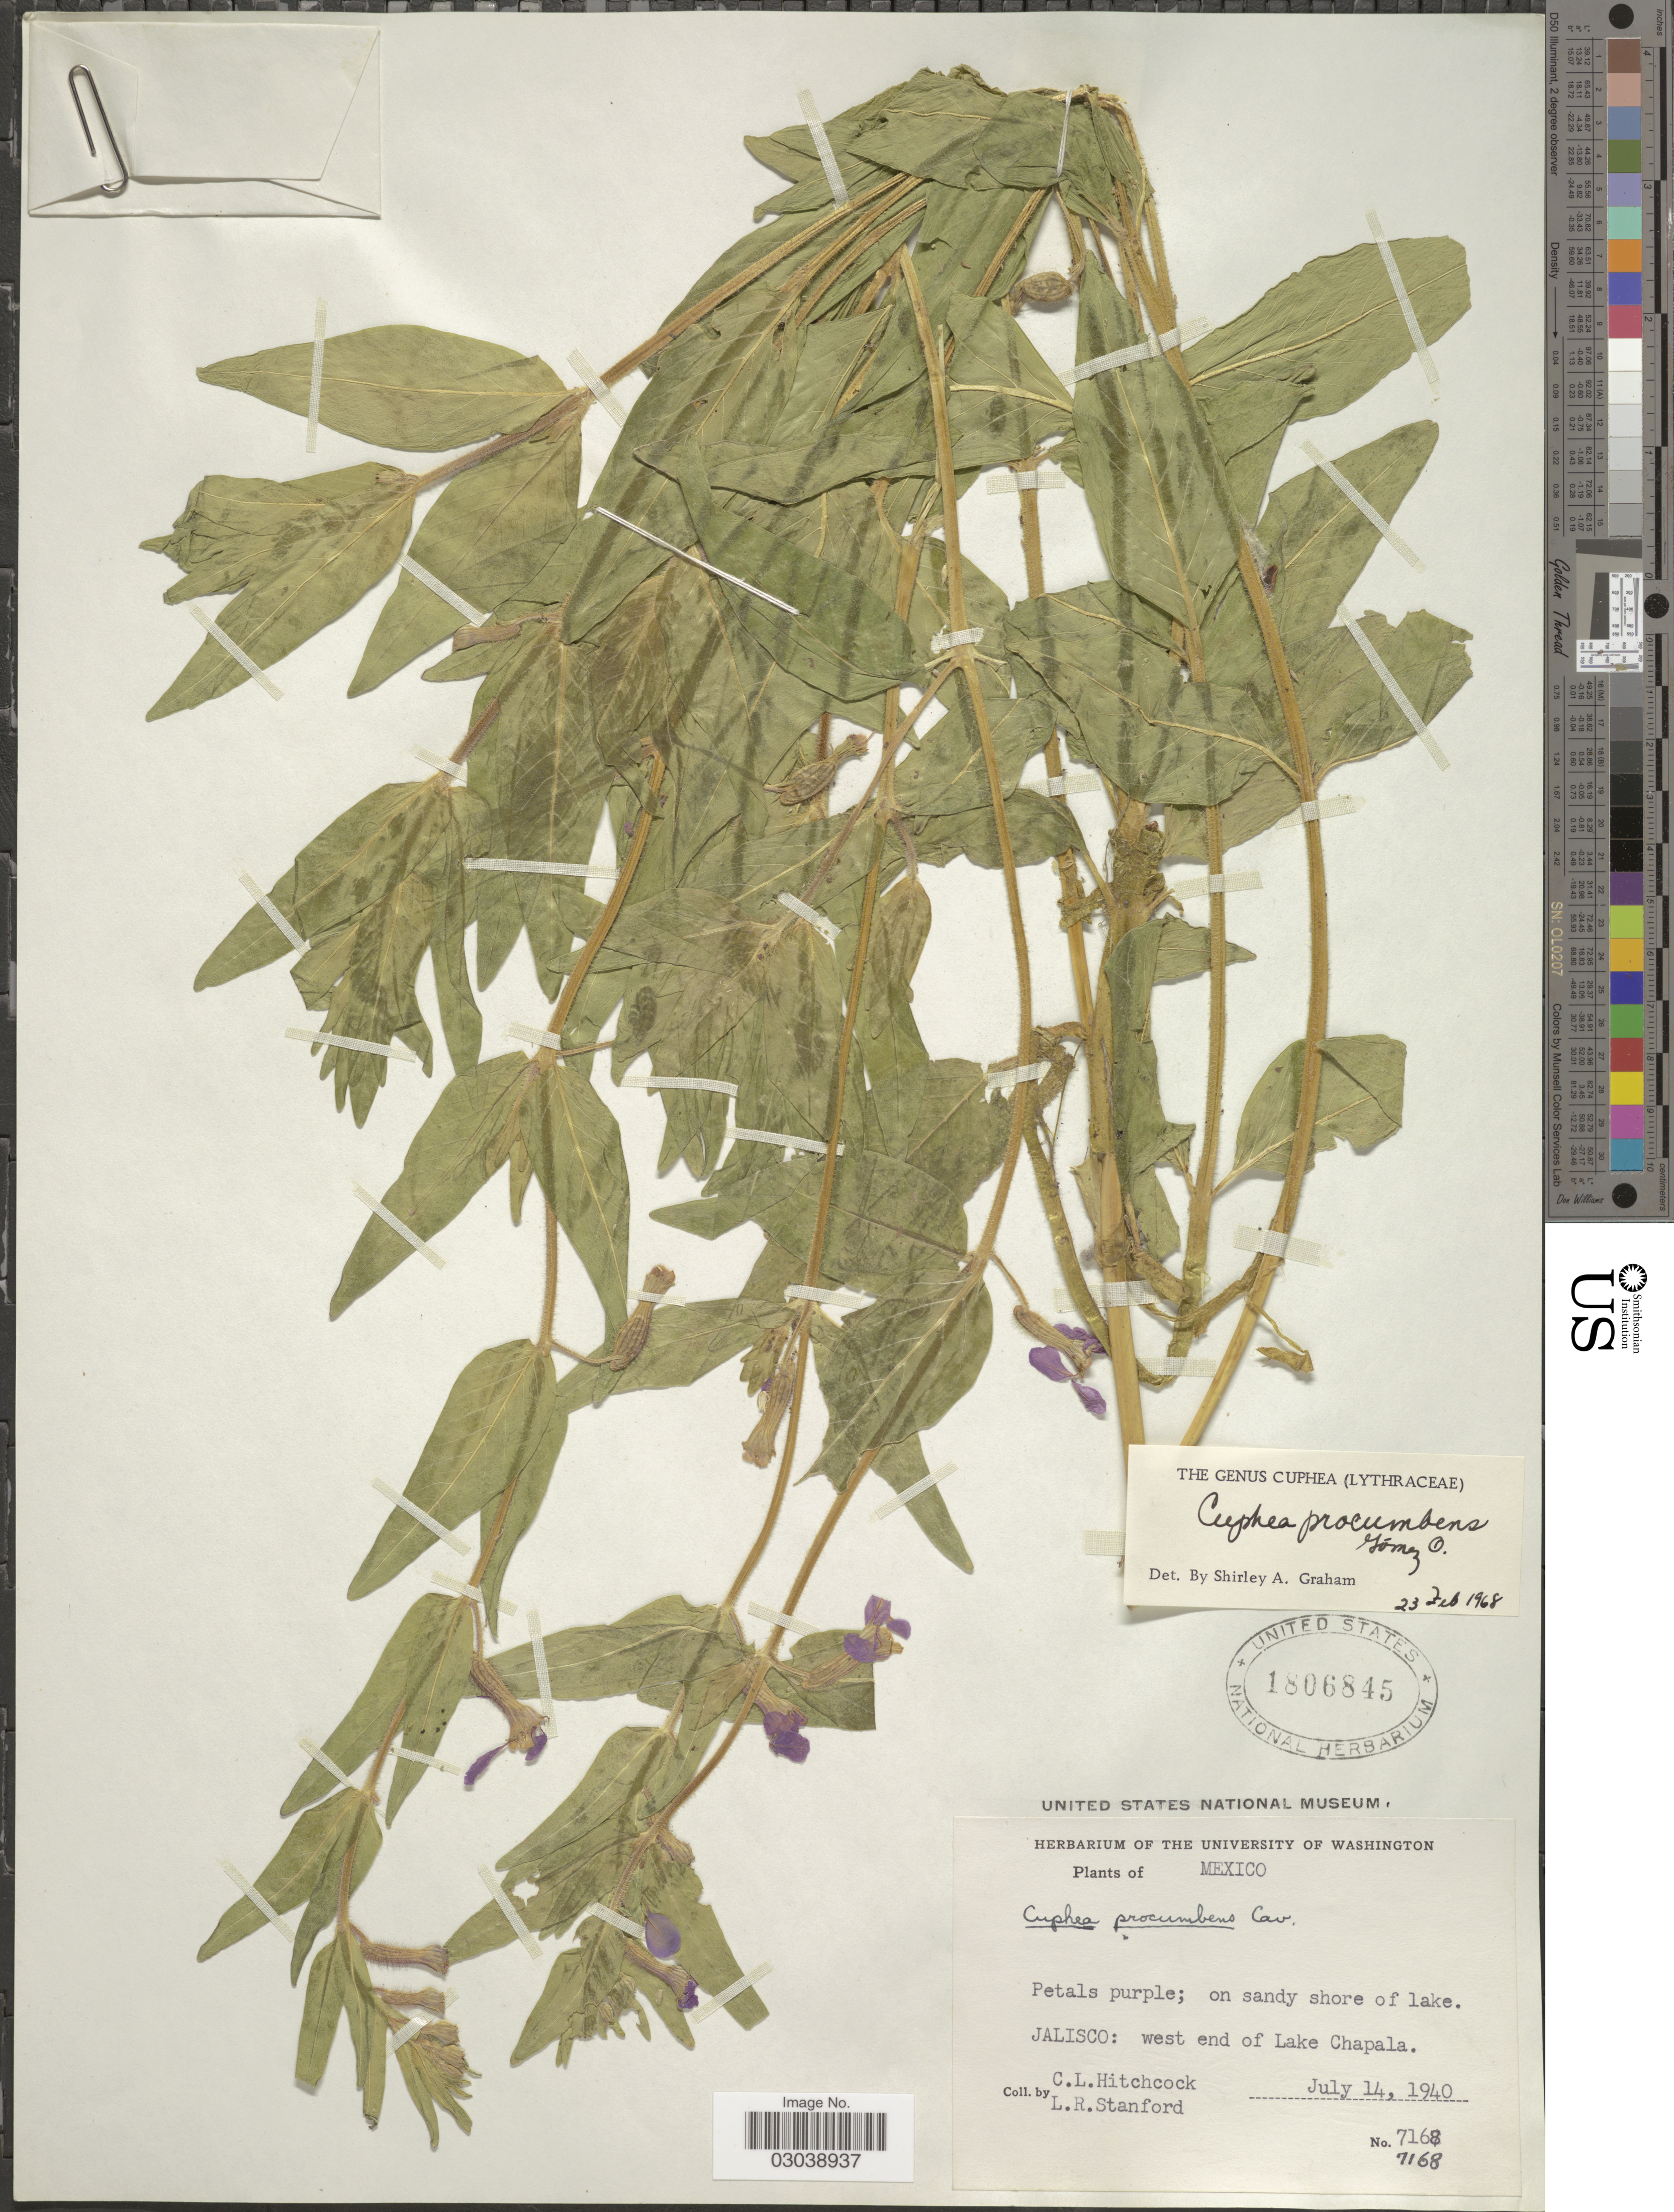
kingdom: Plantae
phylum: Tracheophyta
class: Magnoliopsida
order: Myrtales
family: Lythraceae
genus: Cuphea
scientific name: Cuphea procumbens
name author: L.D. Gómez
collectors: C. L. Hitchcock & L. R. Stanford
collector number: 7168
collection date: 1940-07-14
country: Mexico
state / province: Jalisco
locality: West end of Lake Chapala.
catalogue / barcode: US 1806845